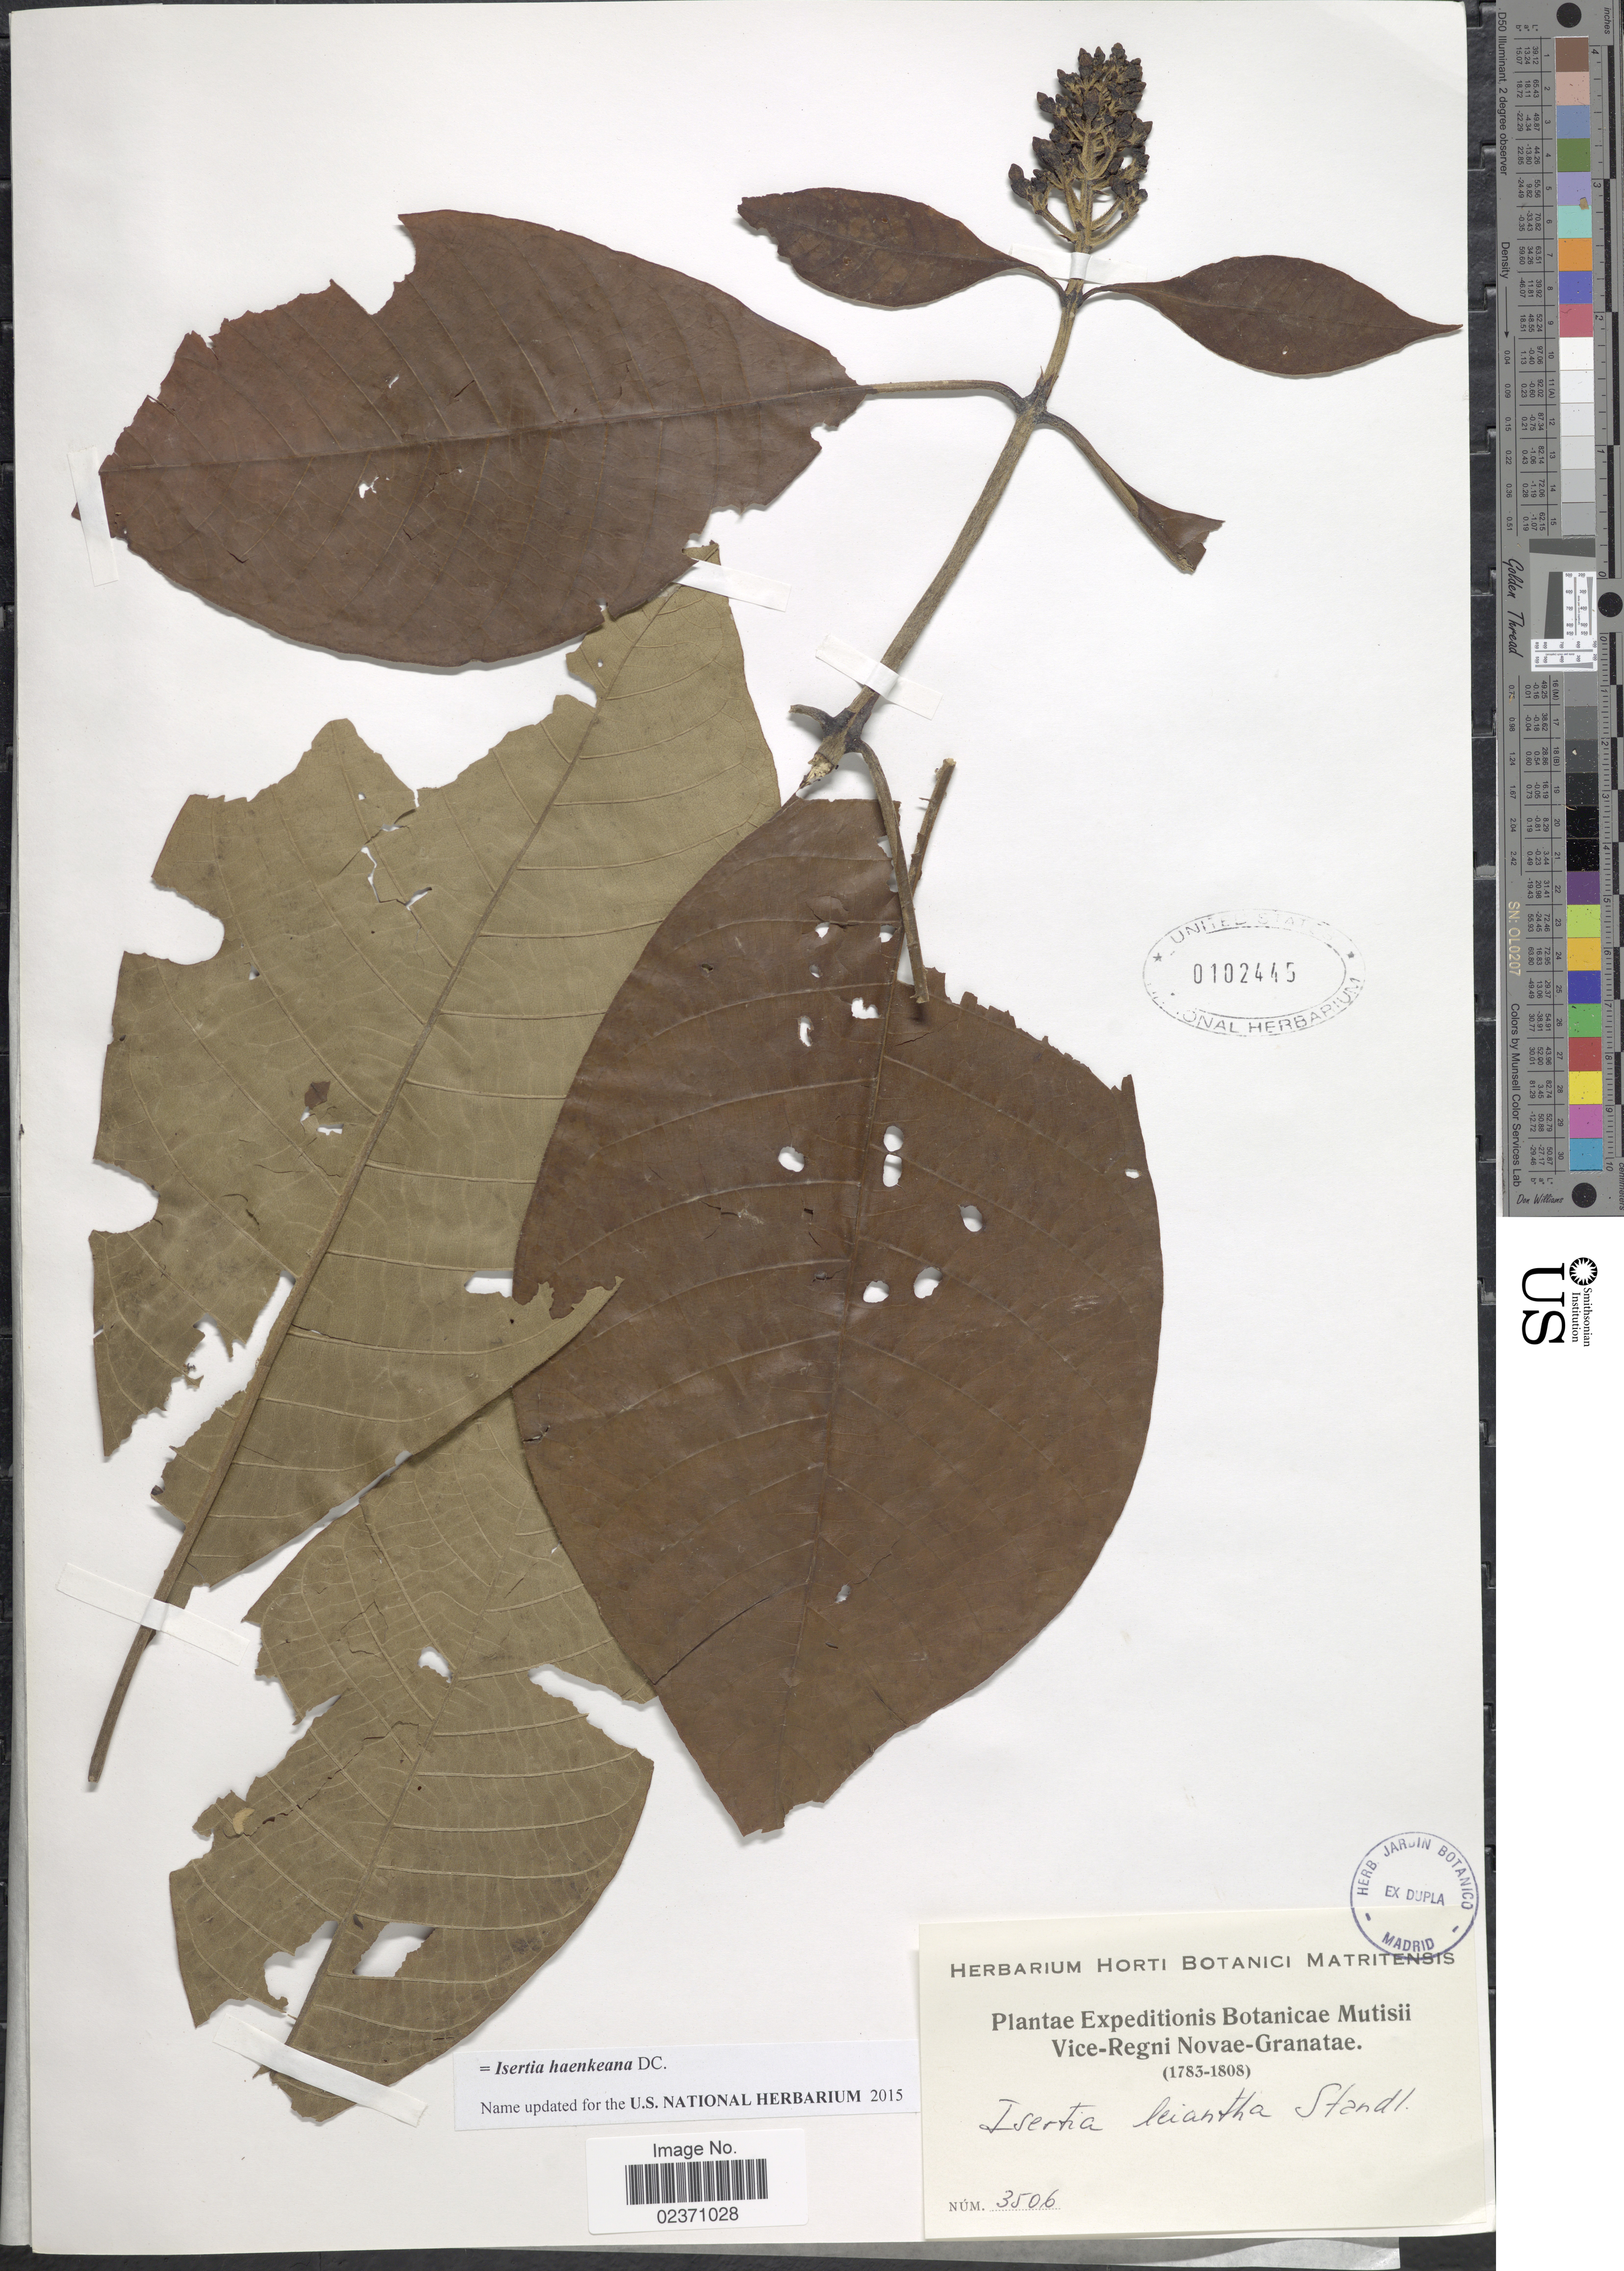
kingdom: Plantae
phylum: Tracheophyta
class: Magnoliopsida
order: Gentianales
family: Rubiaceae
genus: Isertia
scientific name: Isertia haenkeana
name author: DC.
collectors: ex herb. Horti Botanici Matritensis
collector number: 3506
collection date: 1783/1808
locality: Vice-Regni Novae-Granatae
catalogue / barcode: US 102445